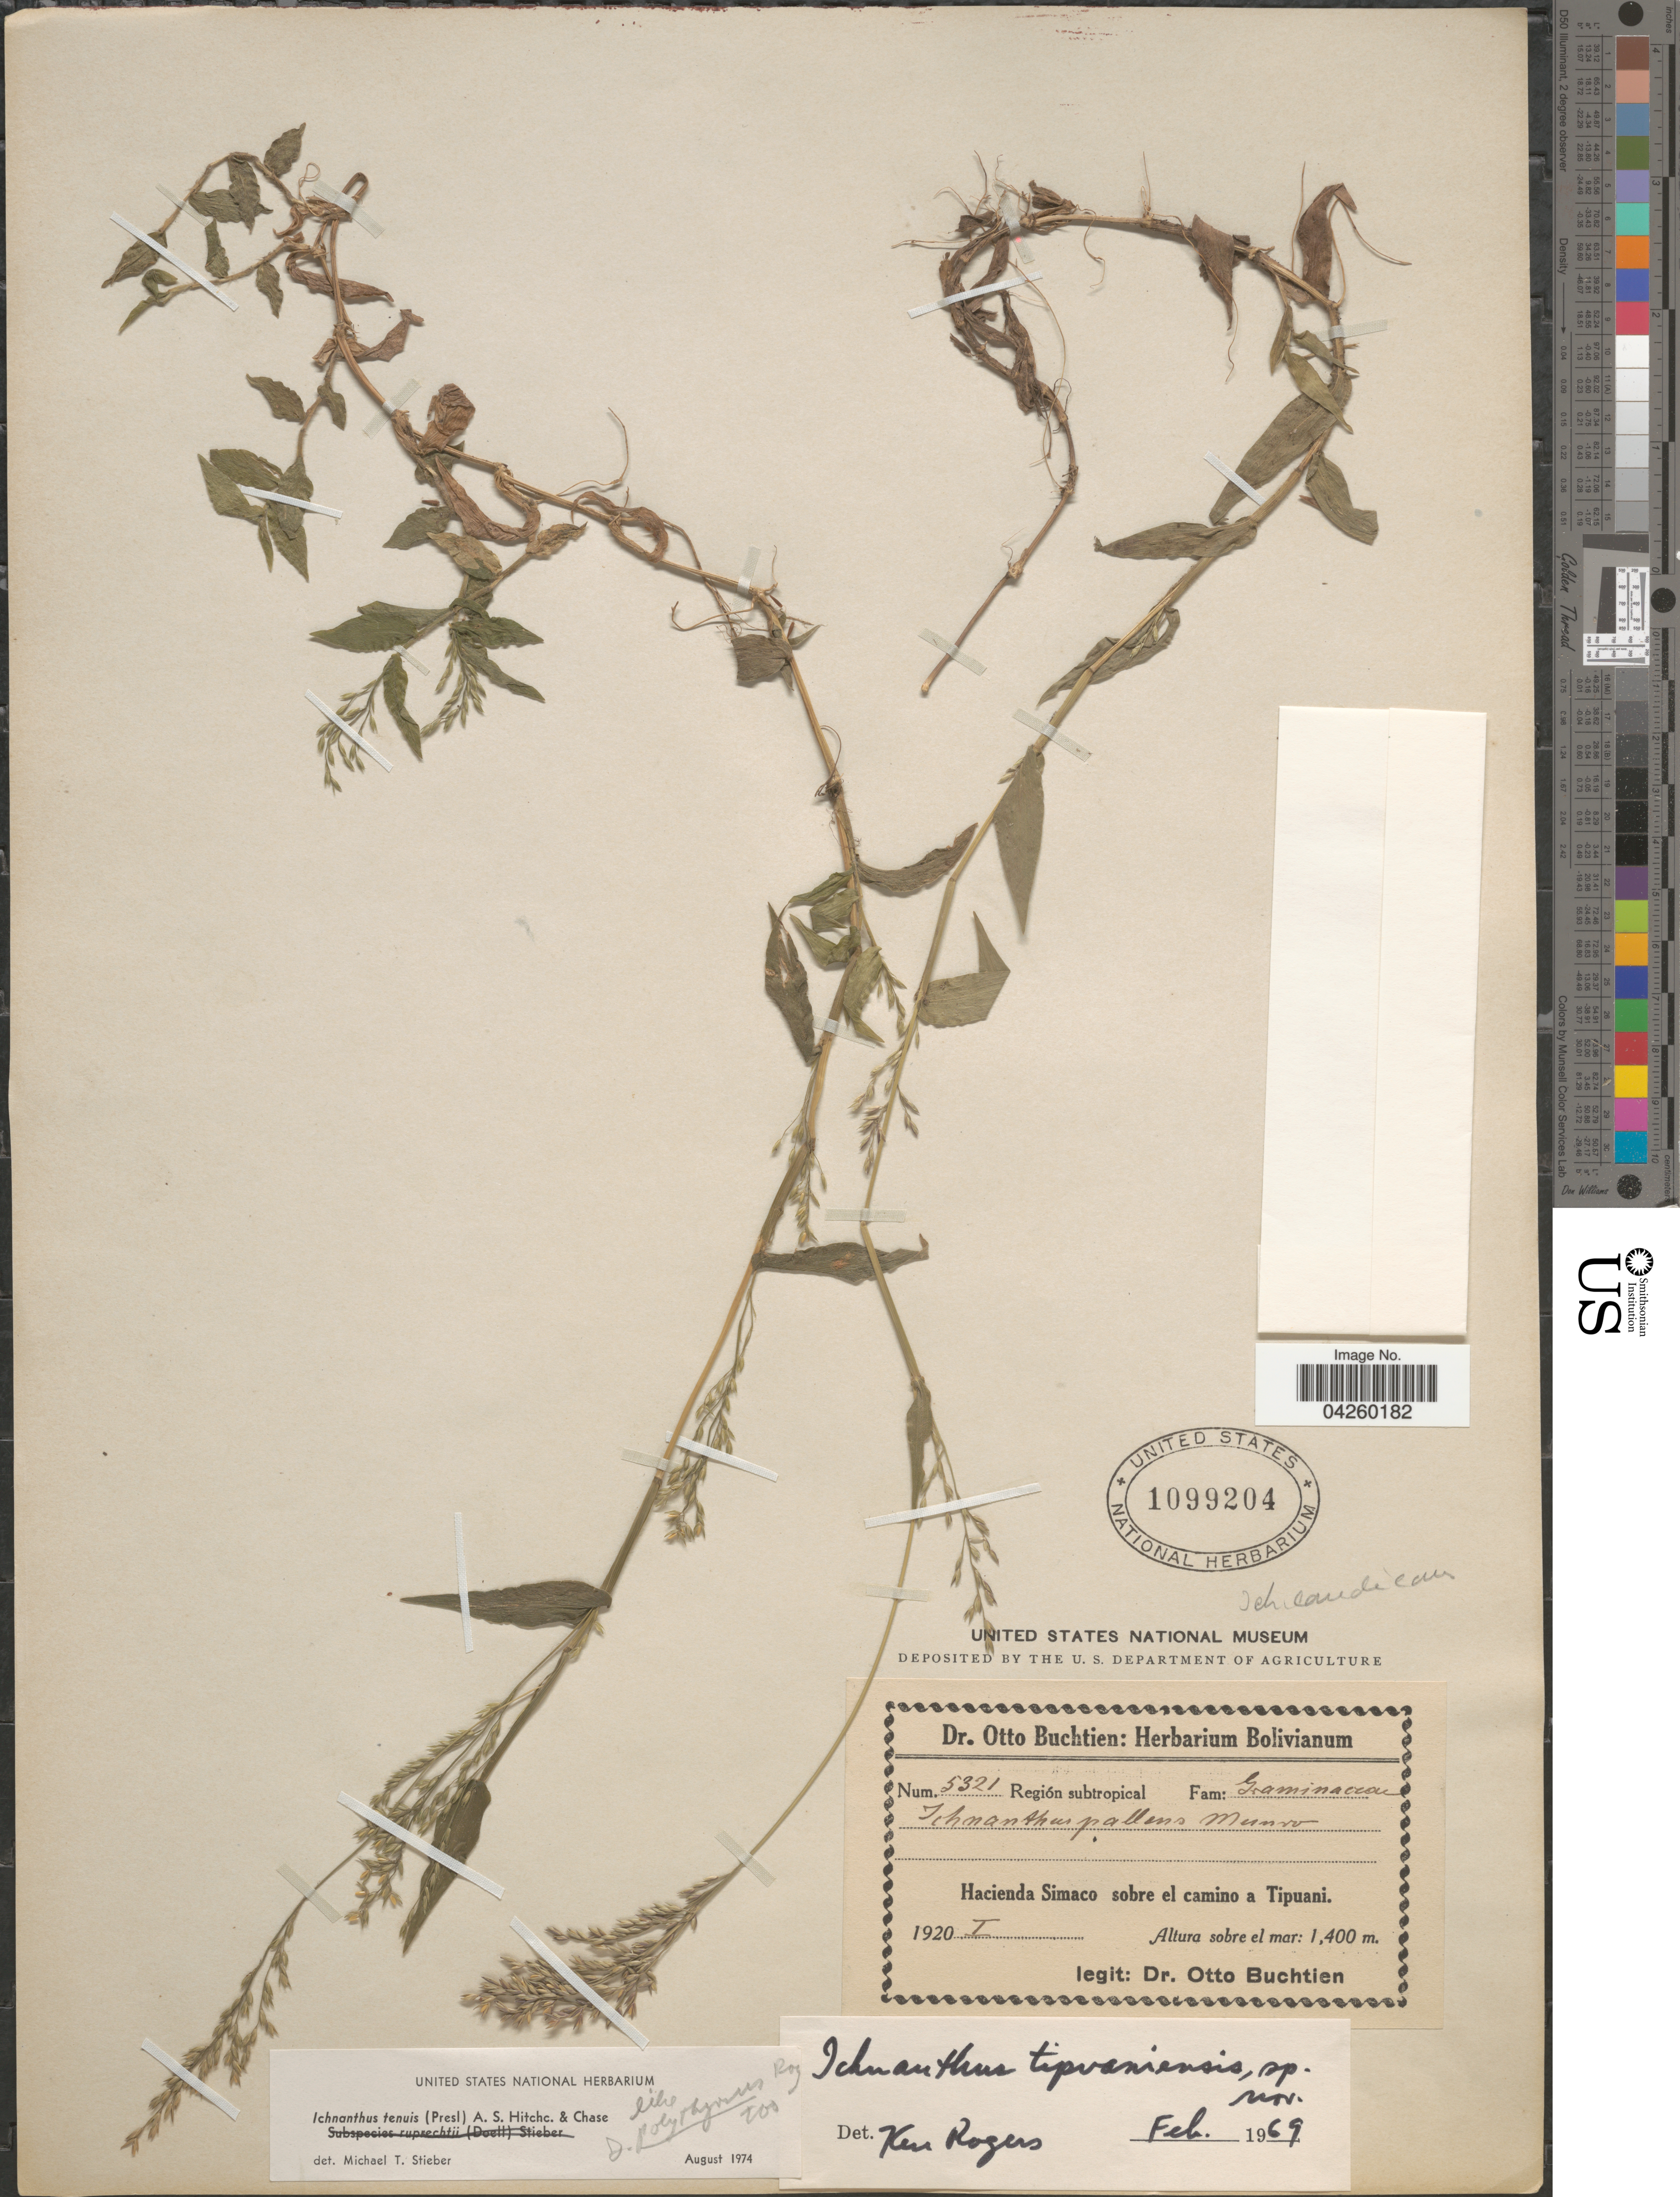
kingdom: Plantae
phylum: Tracheophyta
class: Liliopsida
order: Poales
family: Poaceae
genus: Ichnanthus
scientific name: Ichnanthus tenuis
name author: (J. Presl) Hitchc. & Chase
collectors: O. Buchtien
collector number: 5321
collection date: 1920-01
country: Bolivia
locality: Región subtropical. Hacienda Simaco sobre el camino a Tipuani.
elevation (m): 1400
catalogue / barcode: US 1099204